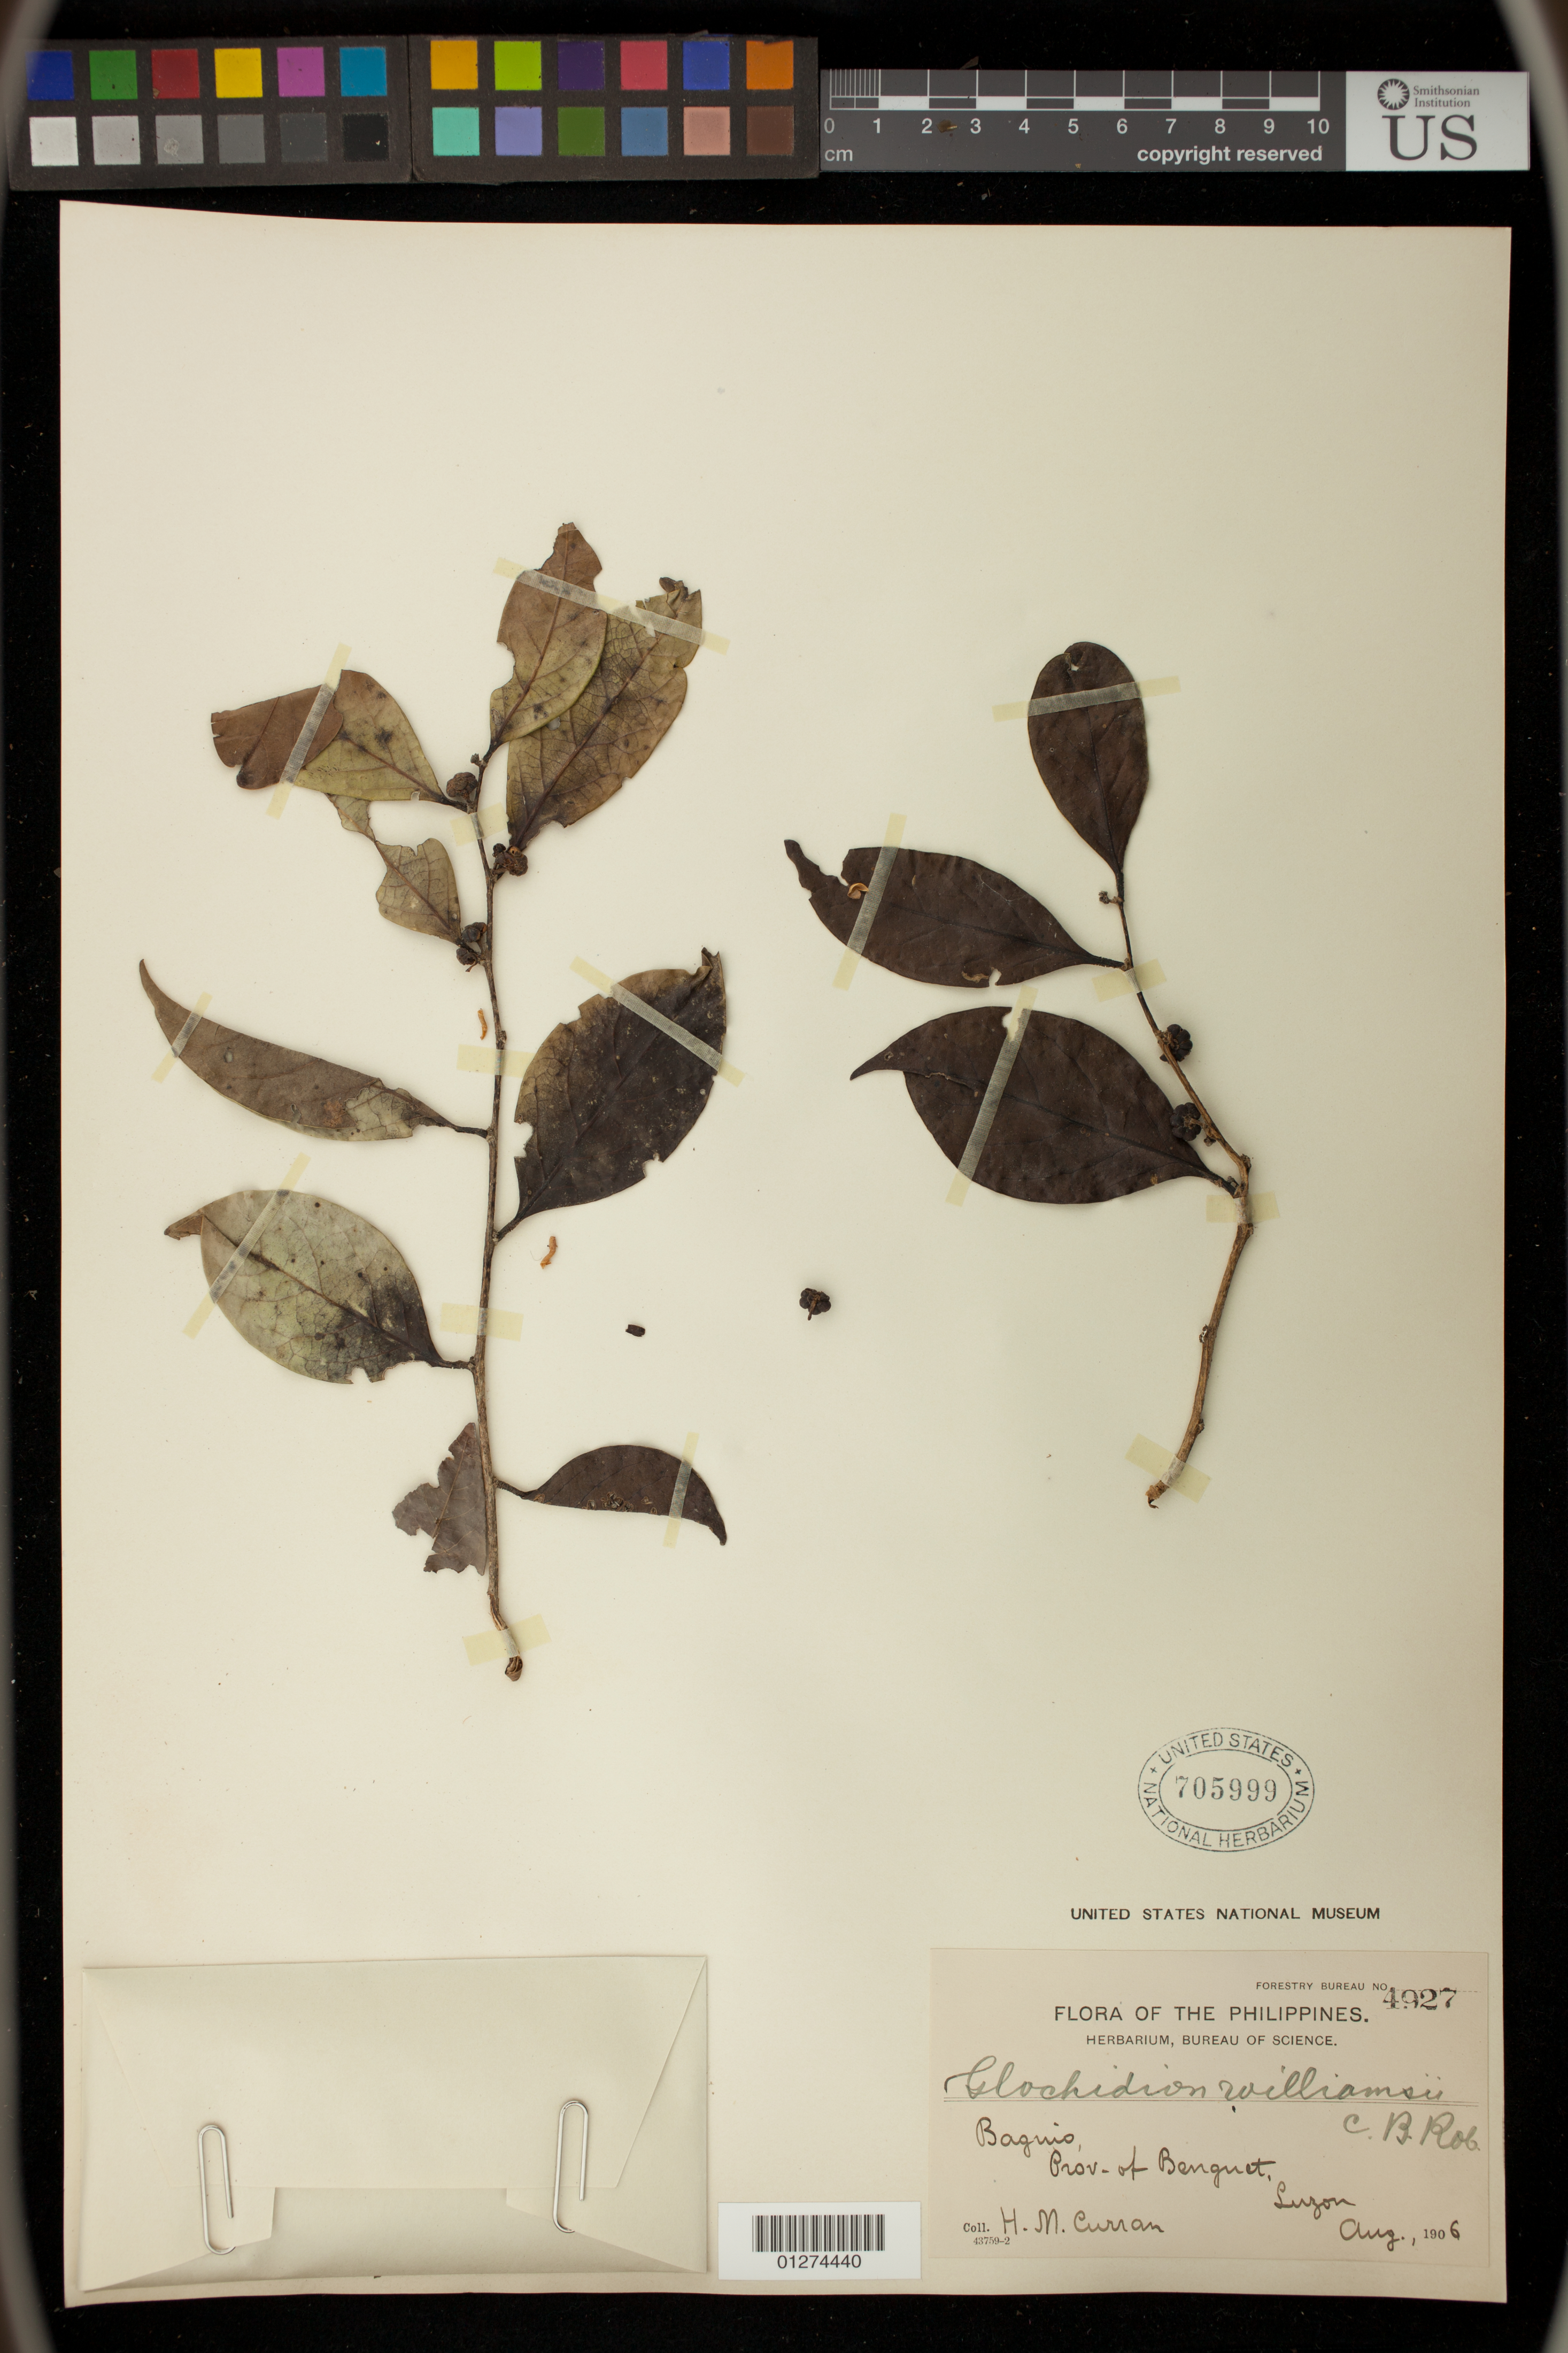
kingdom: Plantae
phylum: Tracheophyta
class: Magnoliopsida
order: Malpighiales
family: Phyllanthaceae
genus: Glochidion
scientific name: Glochidion williamsii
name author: C.B. Rob.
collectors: H. M. Curran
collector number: For. Bur. 4927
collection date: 1906-08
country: Philippines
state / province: Cordillera (Administrative Region)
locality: Baguio, Benguet, Luzon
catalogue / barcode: US 705999